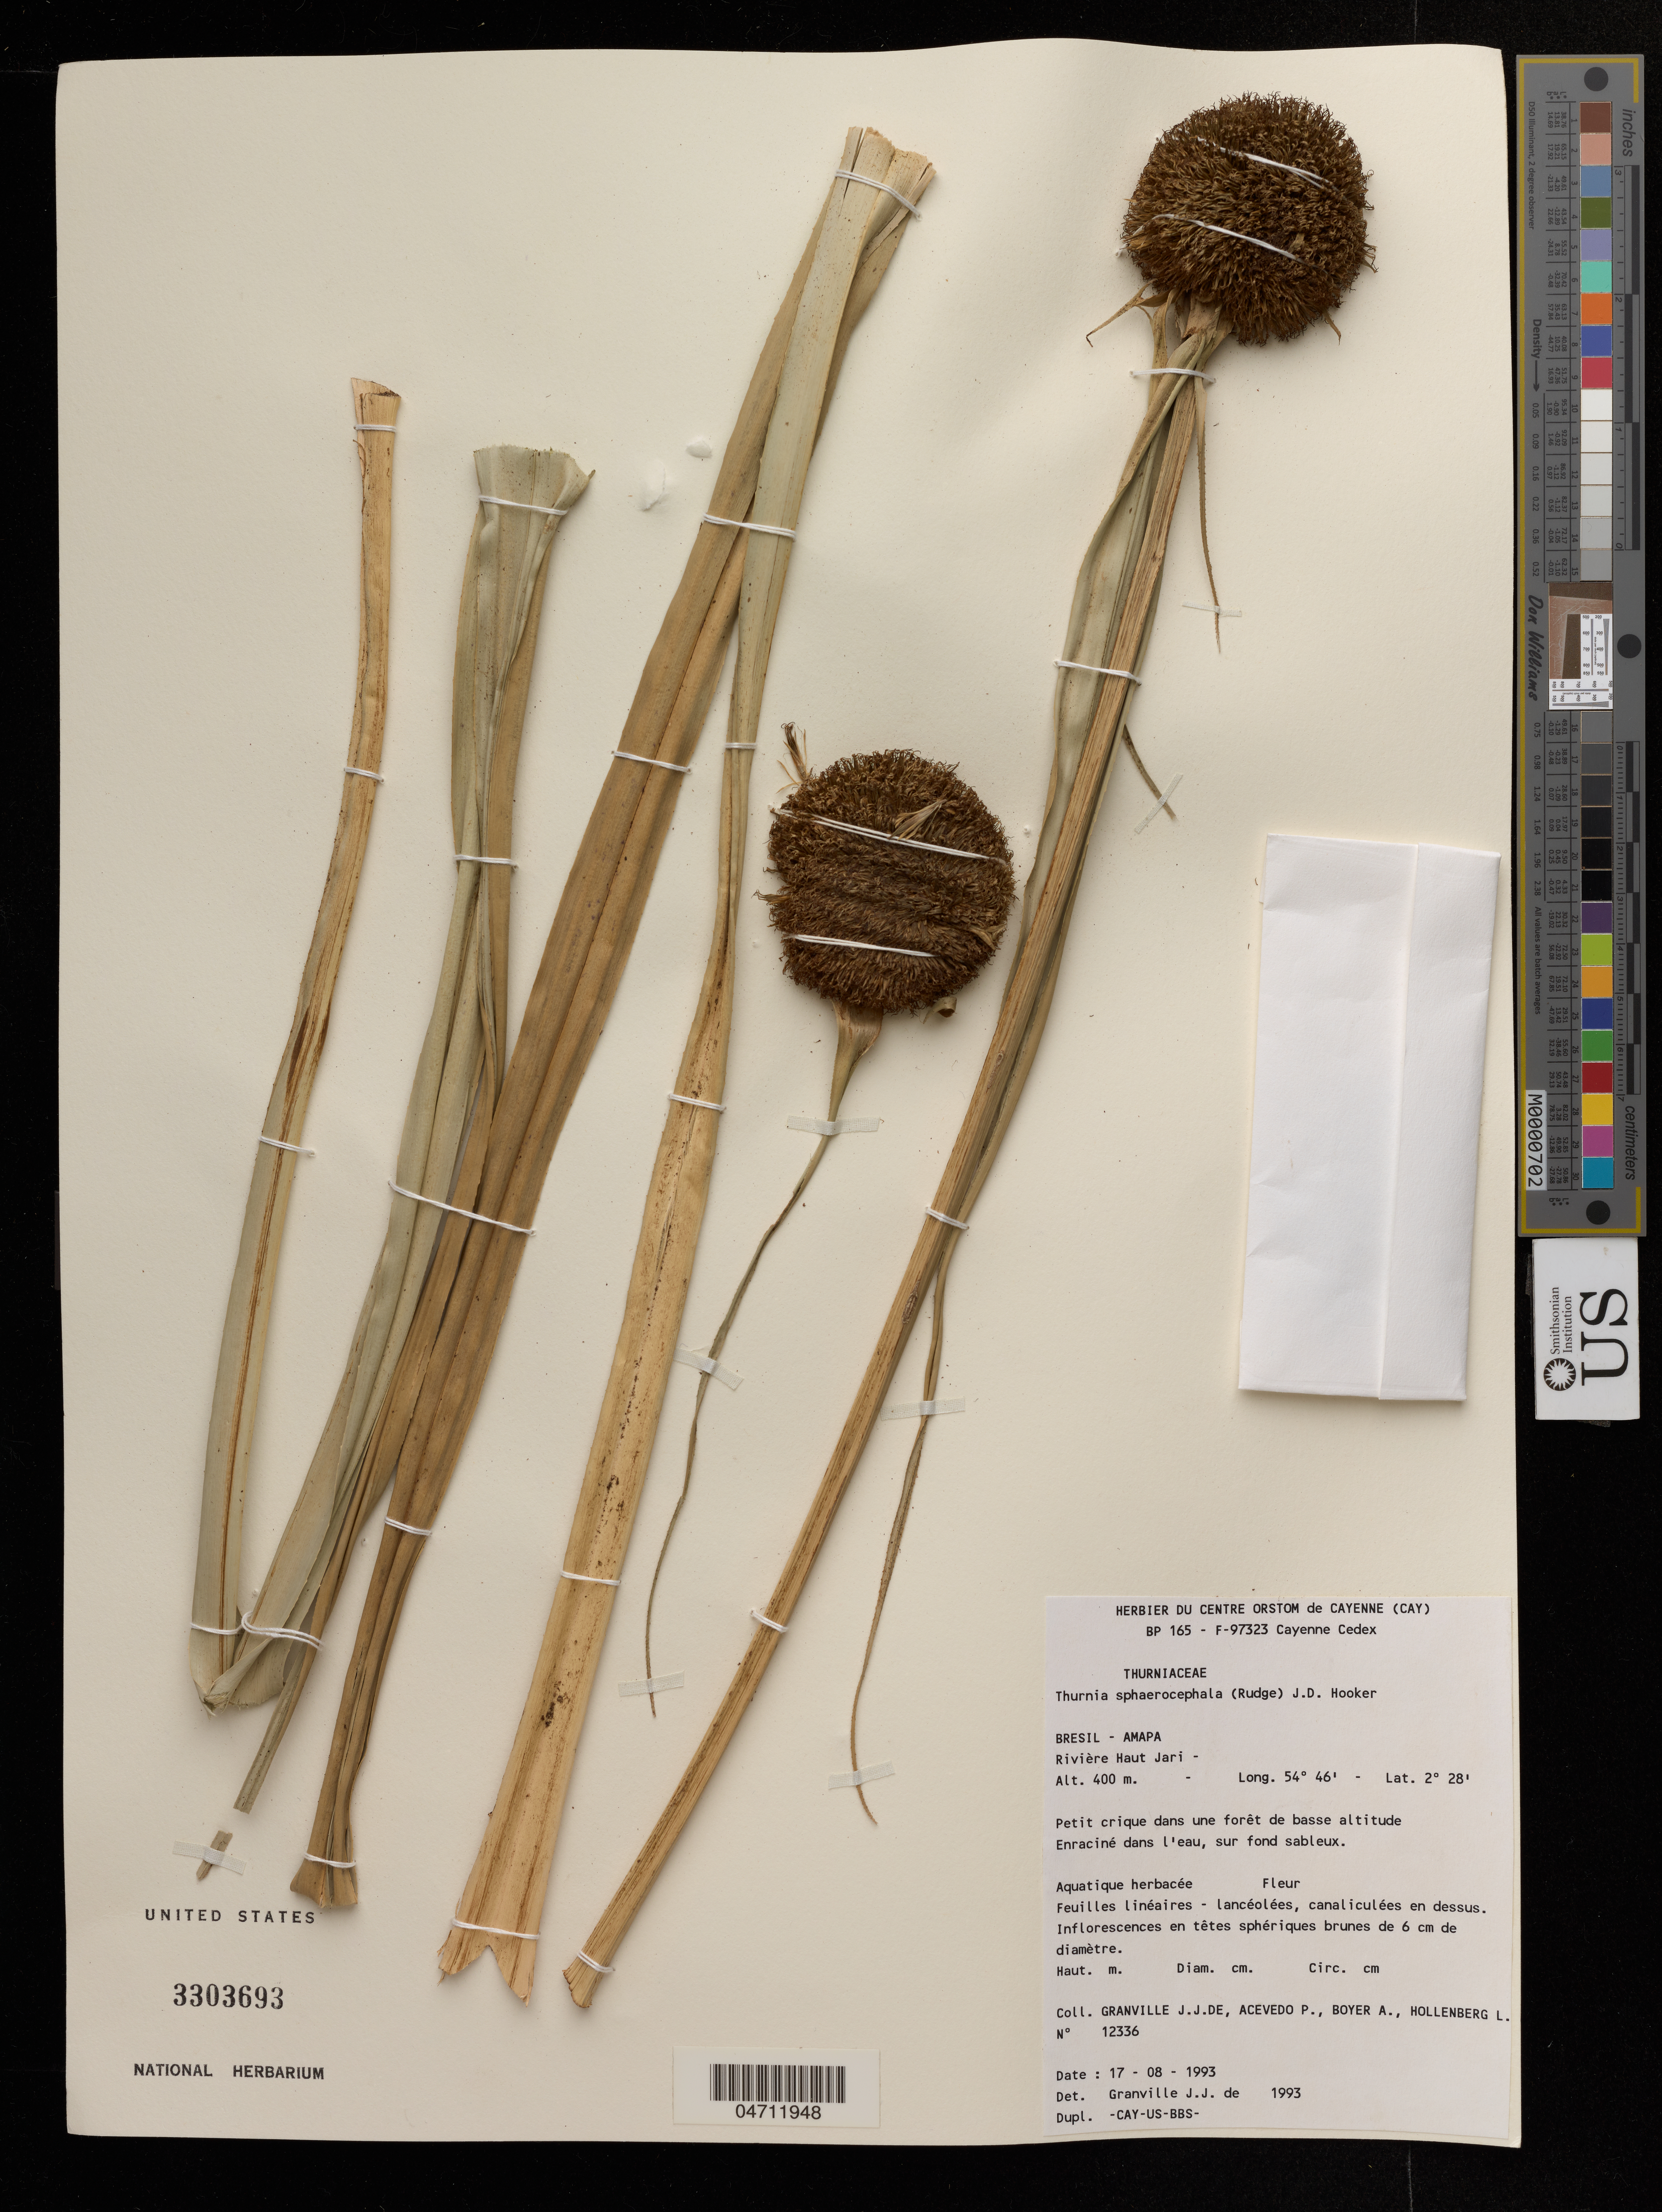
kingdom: Plantae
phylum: Tracheophyta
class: Liliopsida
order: Poales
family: Thurniaceae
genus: Thurnia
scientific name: Thurnia sphaerocephala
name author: (Rudge) Hook. f.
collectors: J.-J. de Granville, P. Acevedo-Rodr., A. Boyer & L. Hollenberg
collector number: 12336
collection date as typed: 17-Aug-93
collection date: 1993-08-17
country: Brazil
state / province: Amapá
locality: Rivière Haut Jari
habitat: Petit crique dans une foret de basse altitude.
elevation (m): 400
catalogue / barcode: US 3303693